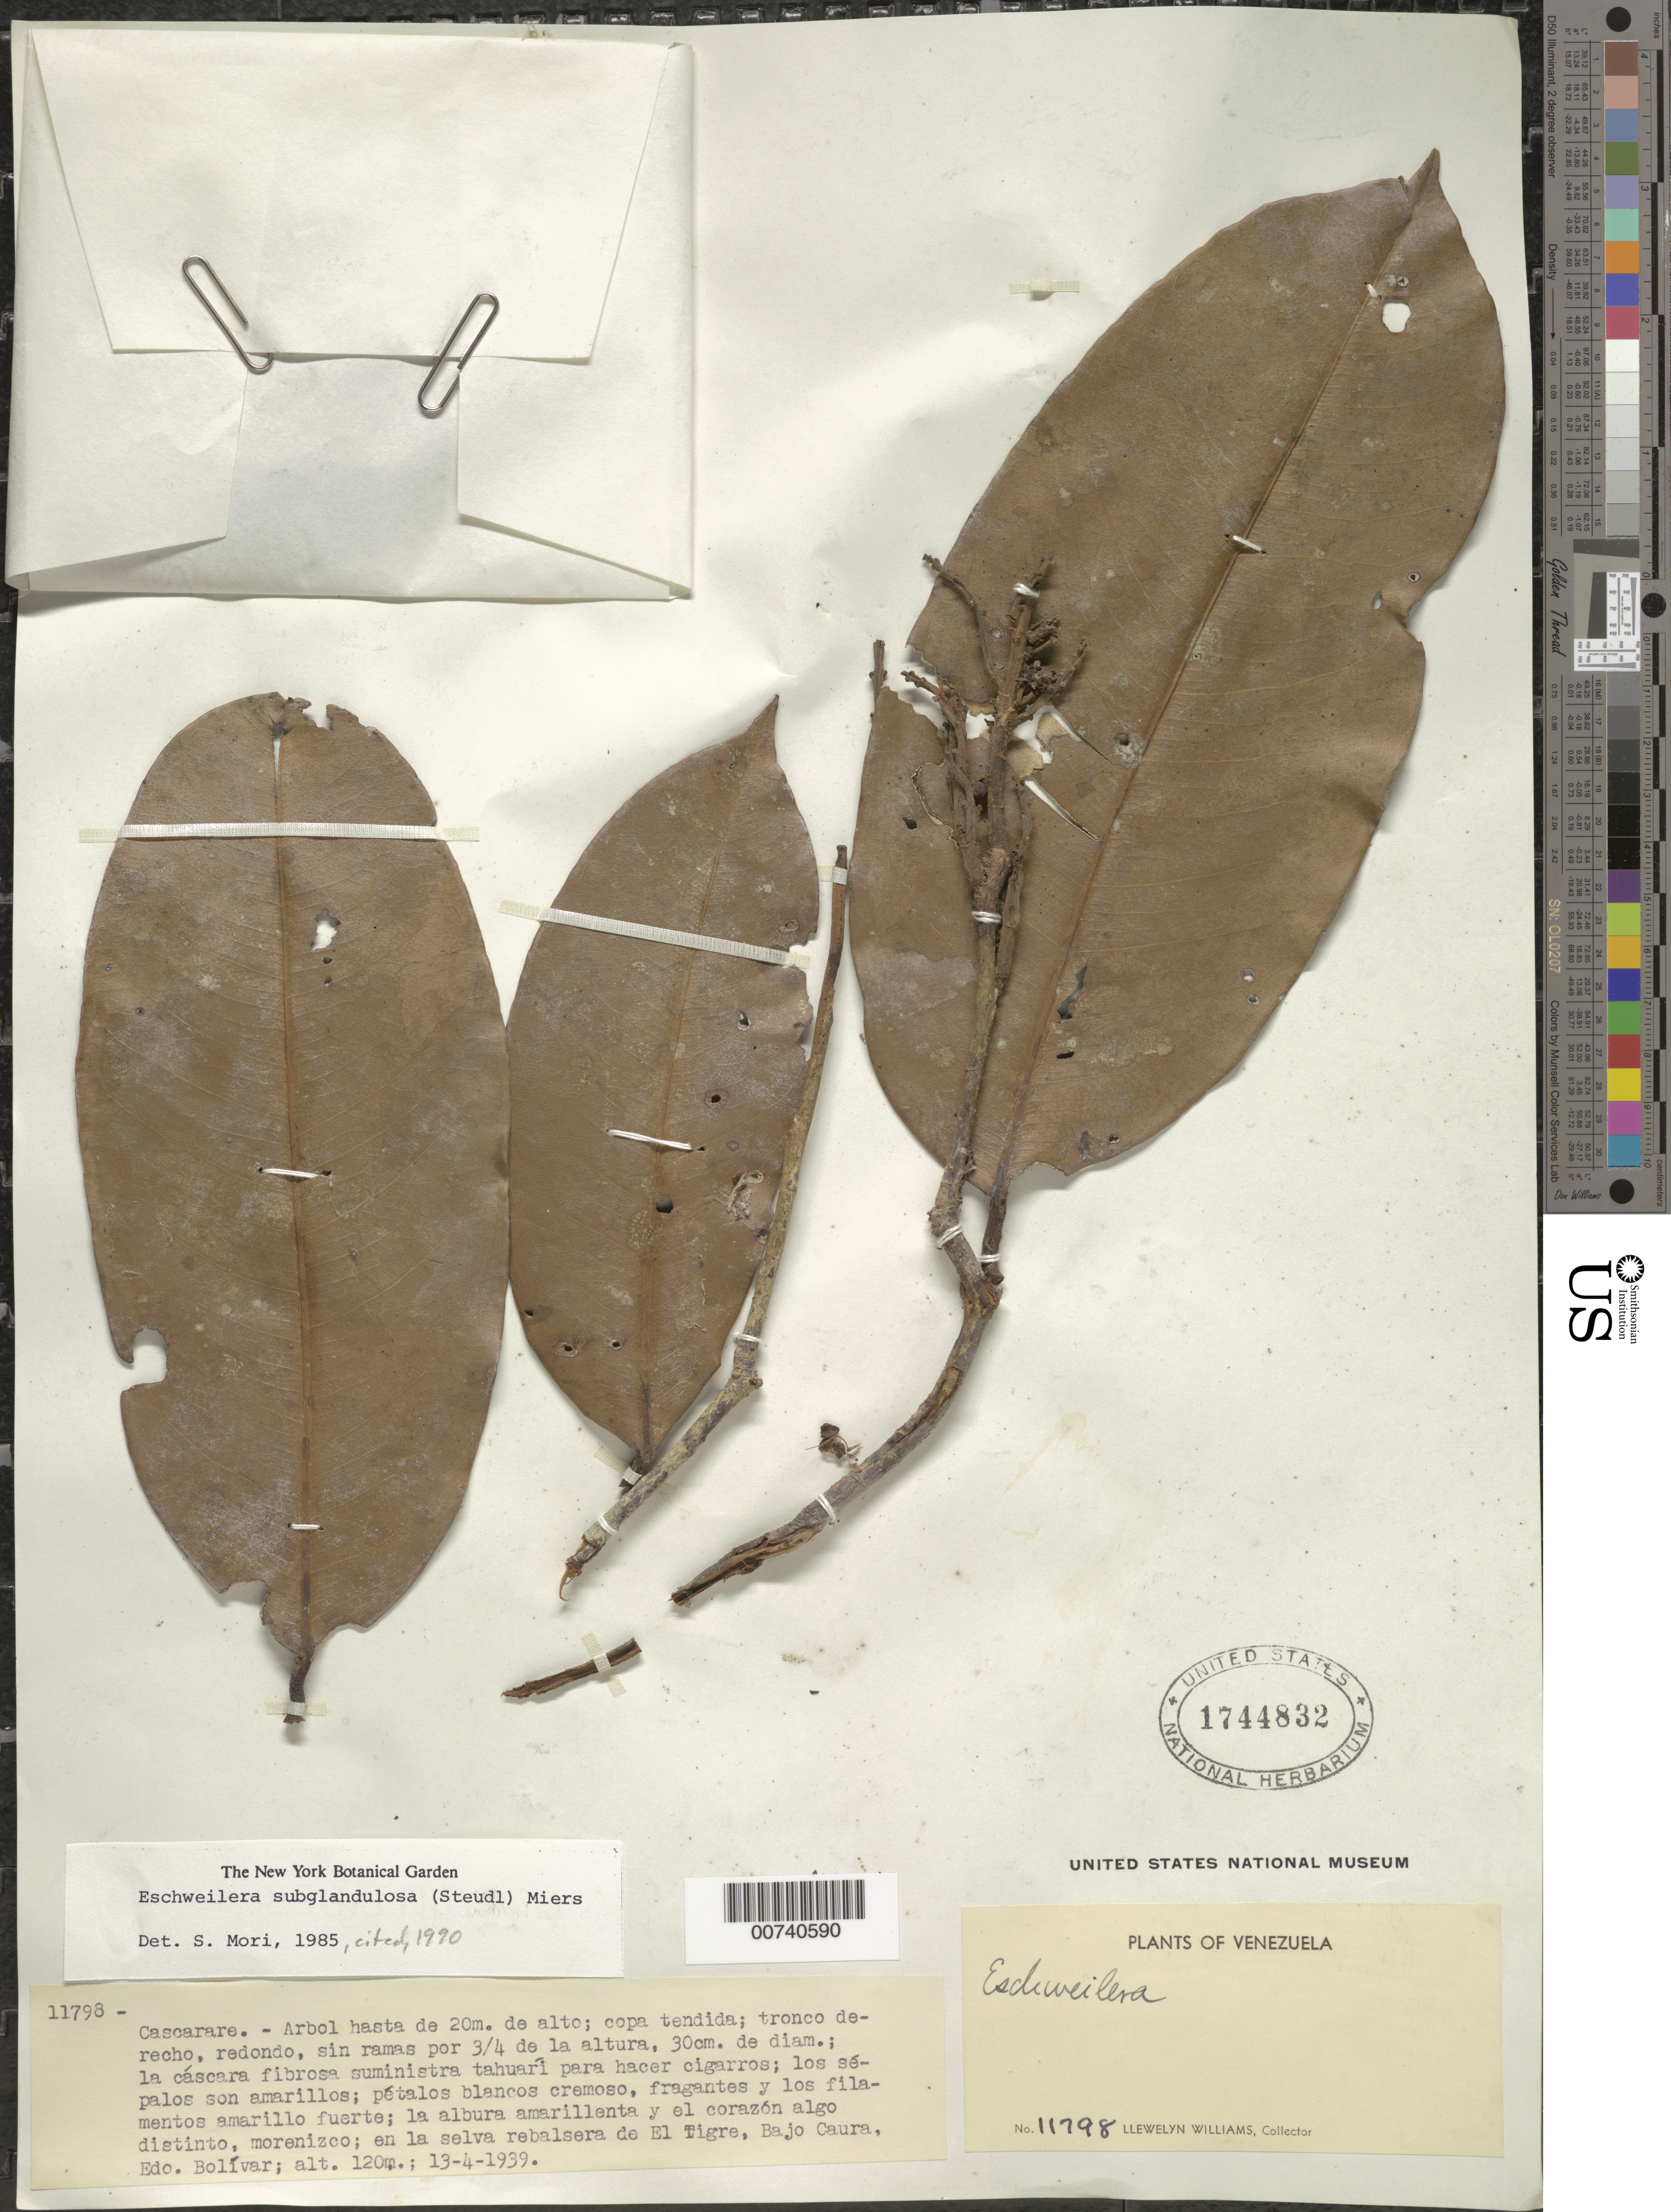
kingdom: Plantae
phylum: Tracheophyta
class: Magnoliopsida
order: Ericales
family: Lecythidaceae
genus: Eschweilera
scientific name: Eschweilera subglandulosa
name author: (Steud. ex Berg) Miers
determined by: Mori, Scott A.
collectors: Ll. Williams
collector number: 11798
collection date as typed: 13-Apr-39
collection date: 1939-04-13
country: Venezuela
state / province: Bolívar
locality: El Tigre, Bajo Caura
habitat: Selva rebalsera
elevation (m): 120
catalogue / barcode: US 1744832